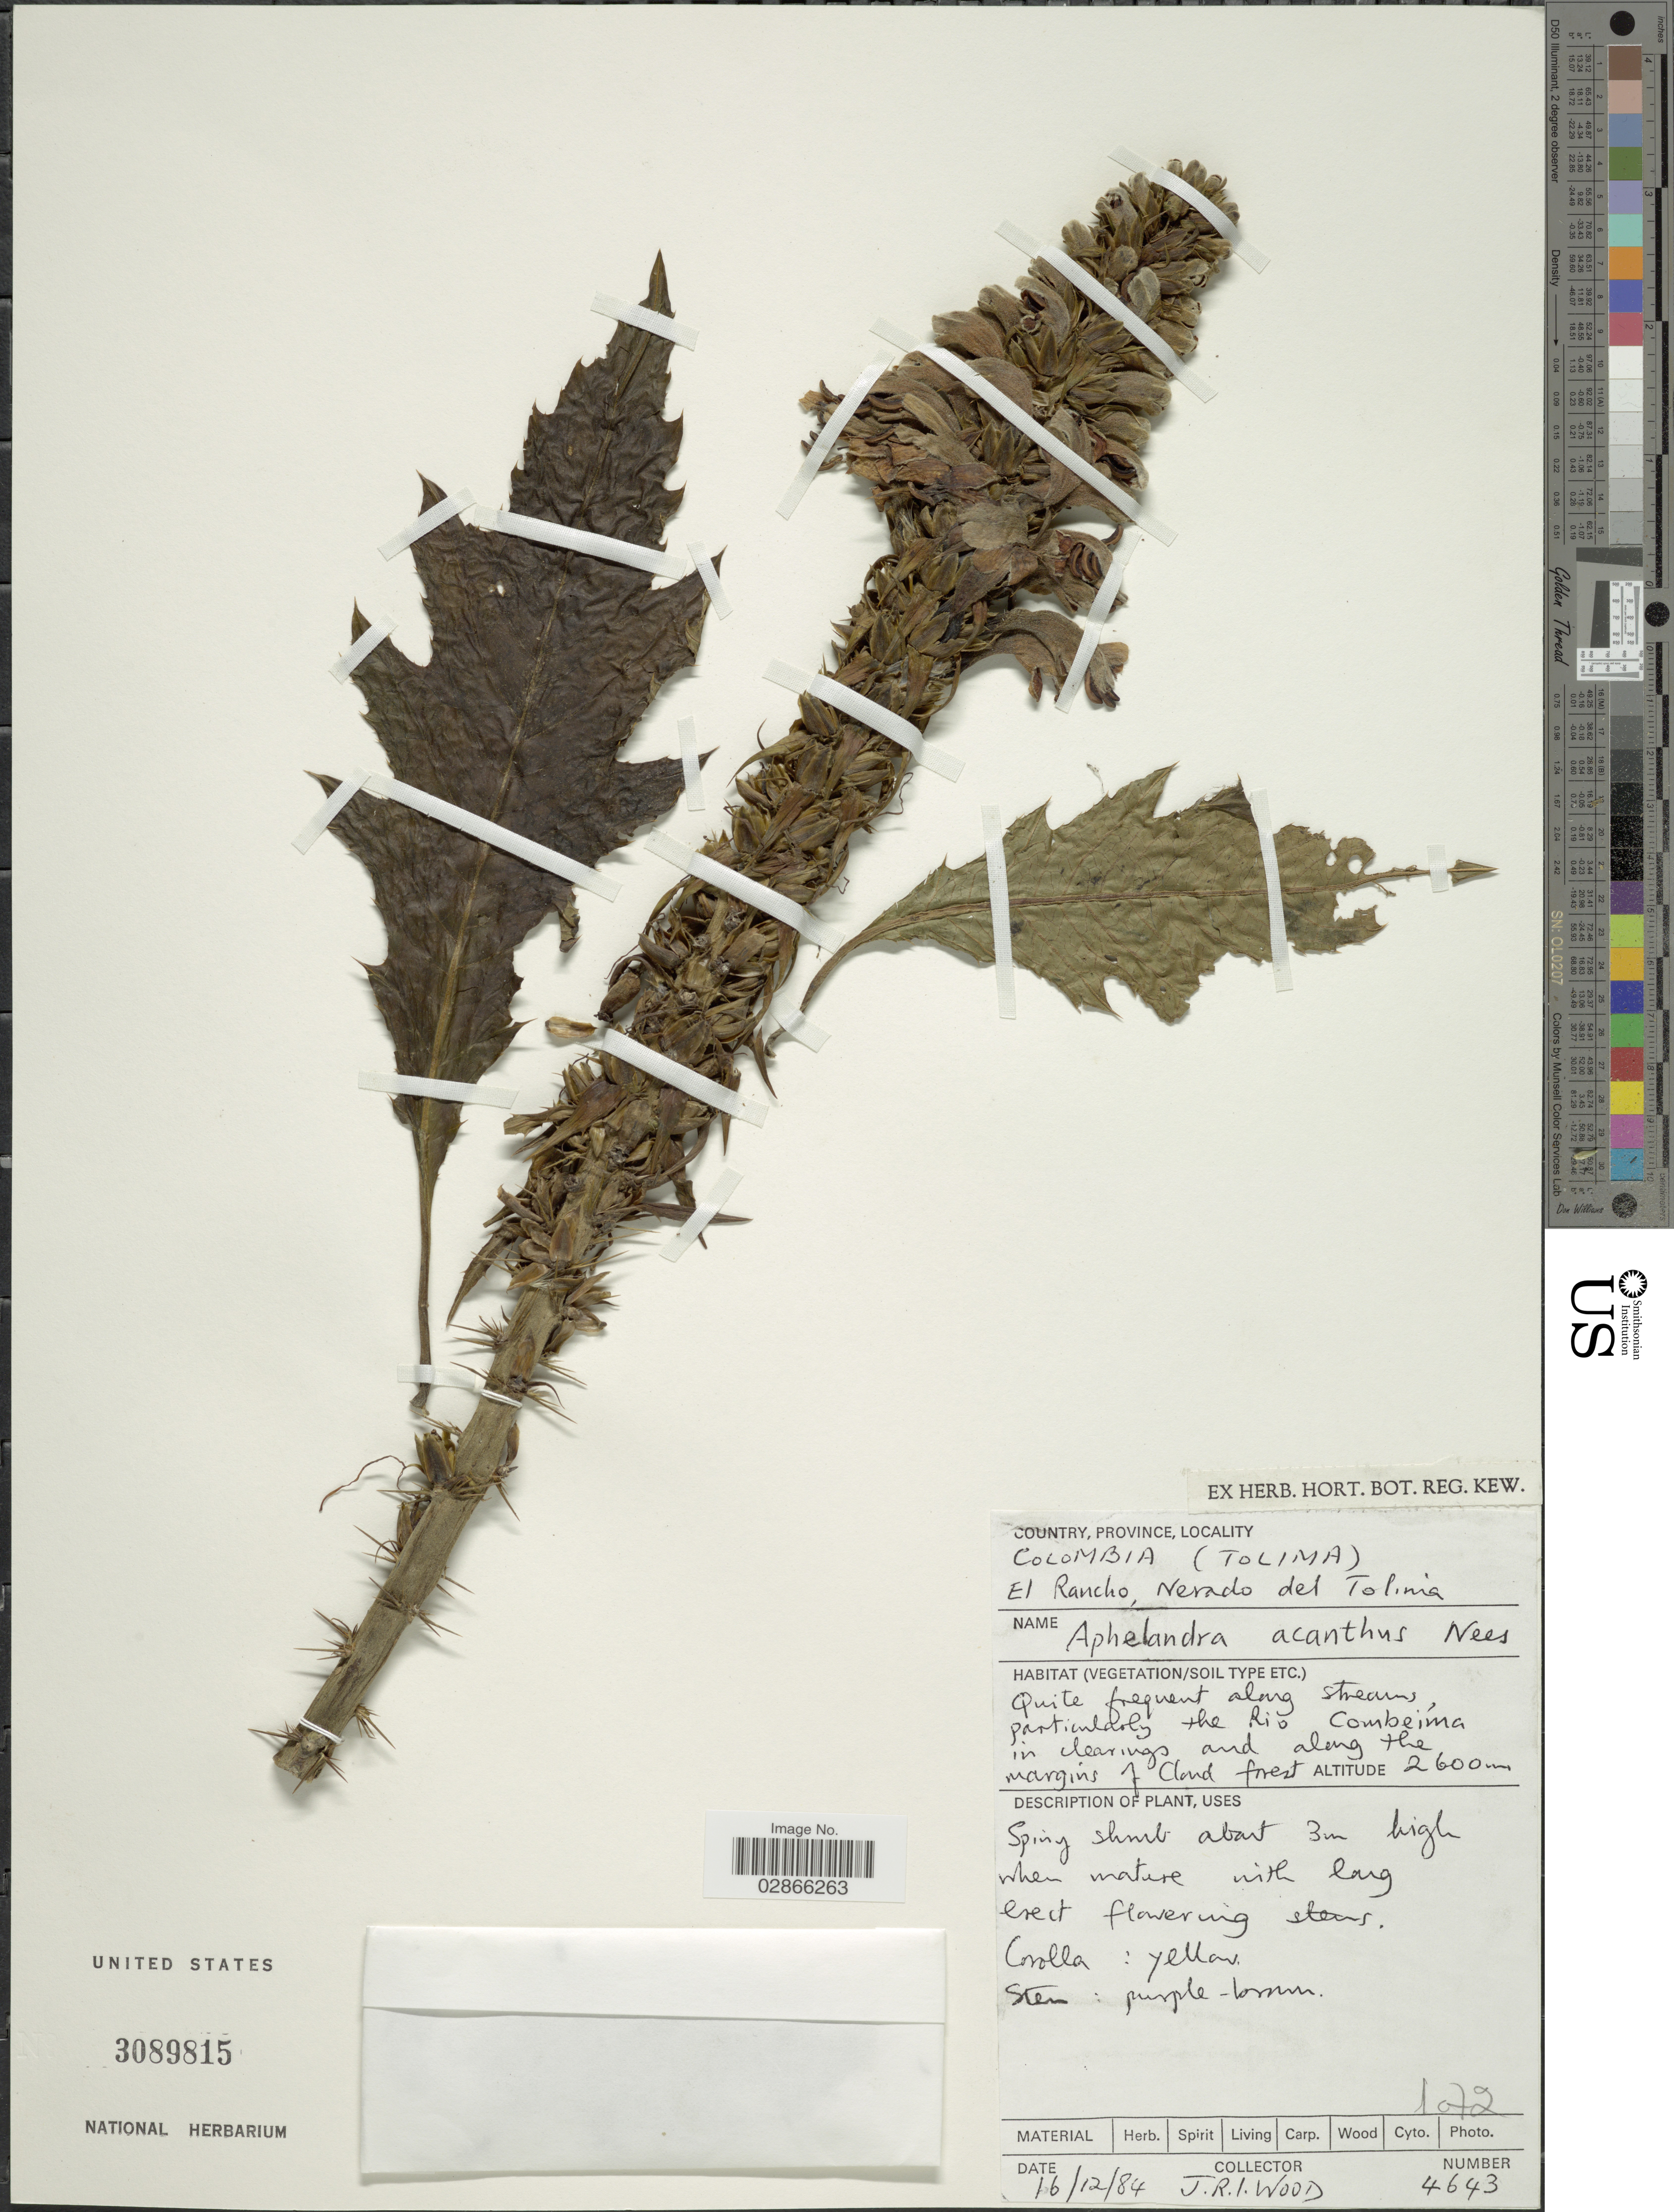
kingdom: Plantae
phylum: Tracheophyta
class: Magnoliopsida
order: Lamiales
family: Acanthaceae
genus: Aphelandra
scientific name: Aphelandra acanthus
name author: Nees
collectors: J. R. I. Wood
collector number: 4643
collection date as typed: Transcribed d/m/y: 16/12/84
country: Colombia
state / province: Tolima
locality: El Rancho, Nevado del Tolima. Quite frequent along stream, particulary the Rio Combeima in clearings and along the margins of Cloud forest.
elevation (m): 2600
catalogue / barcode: US 3089815